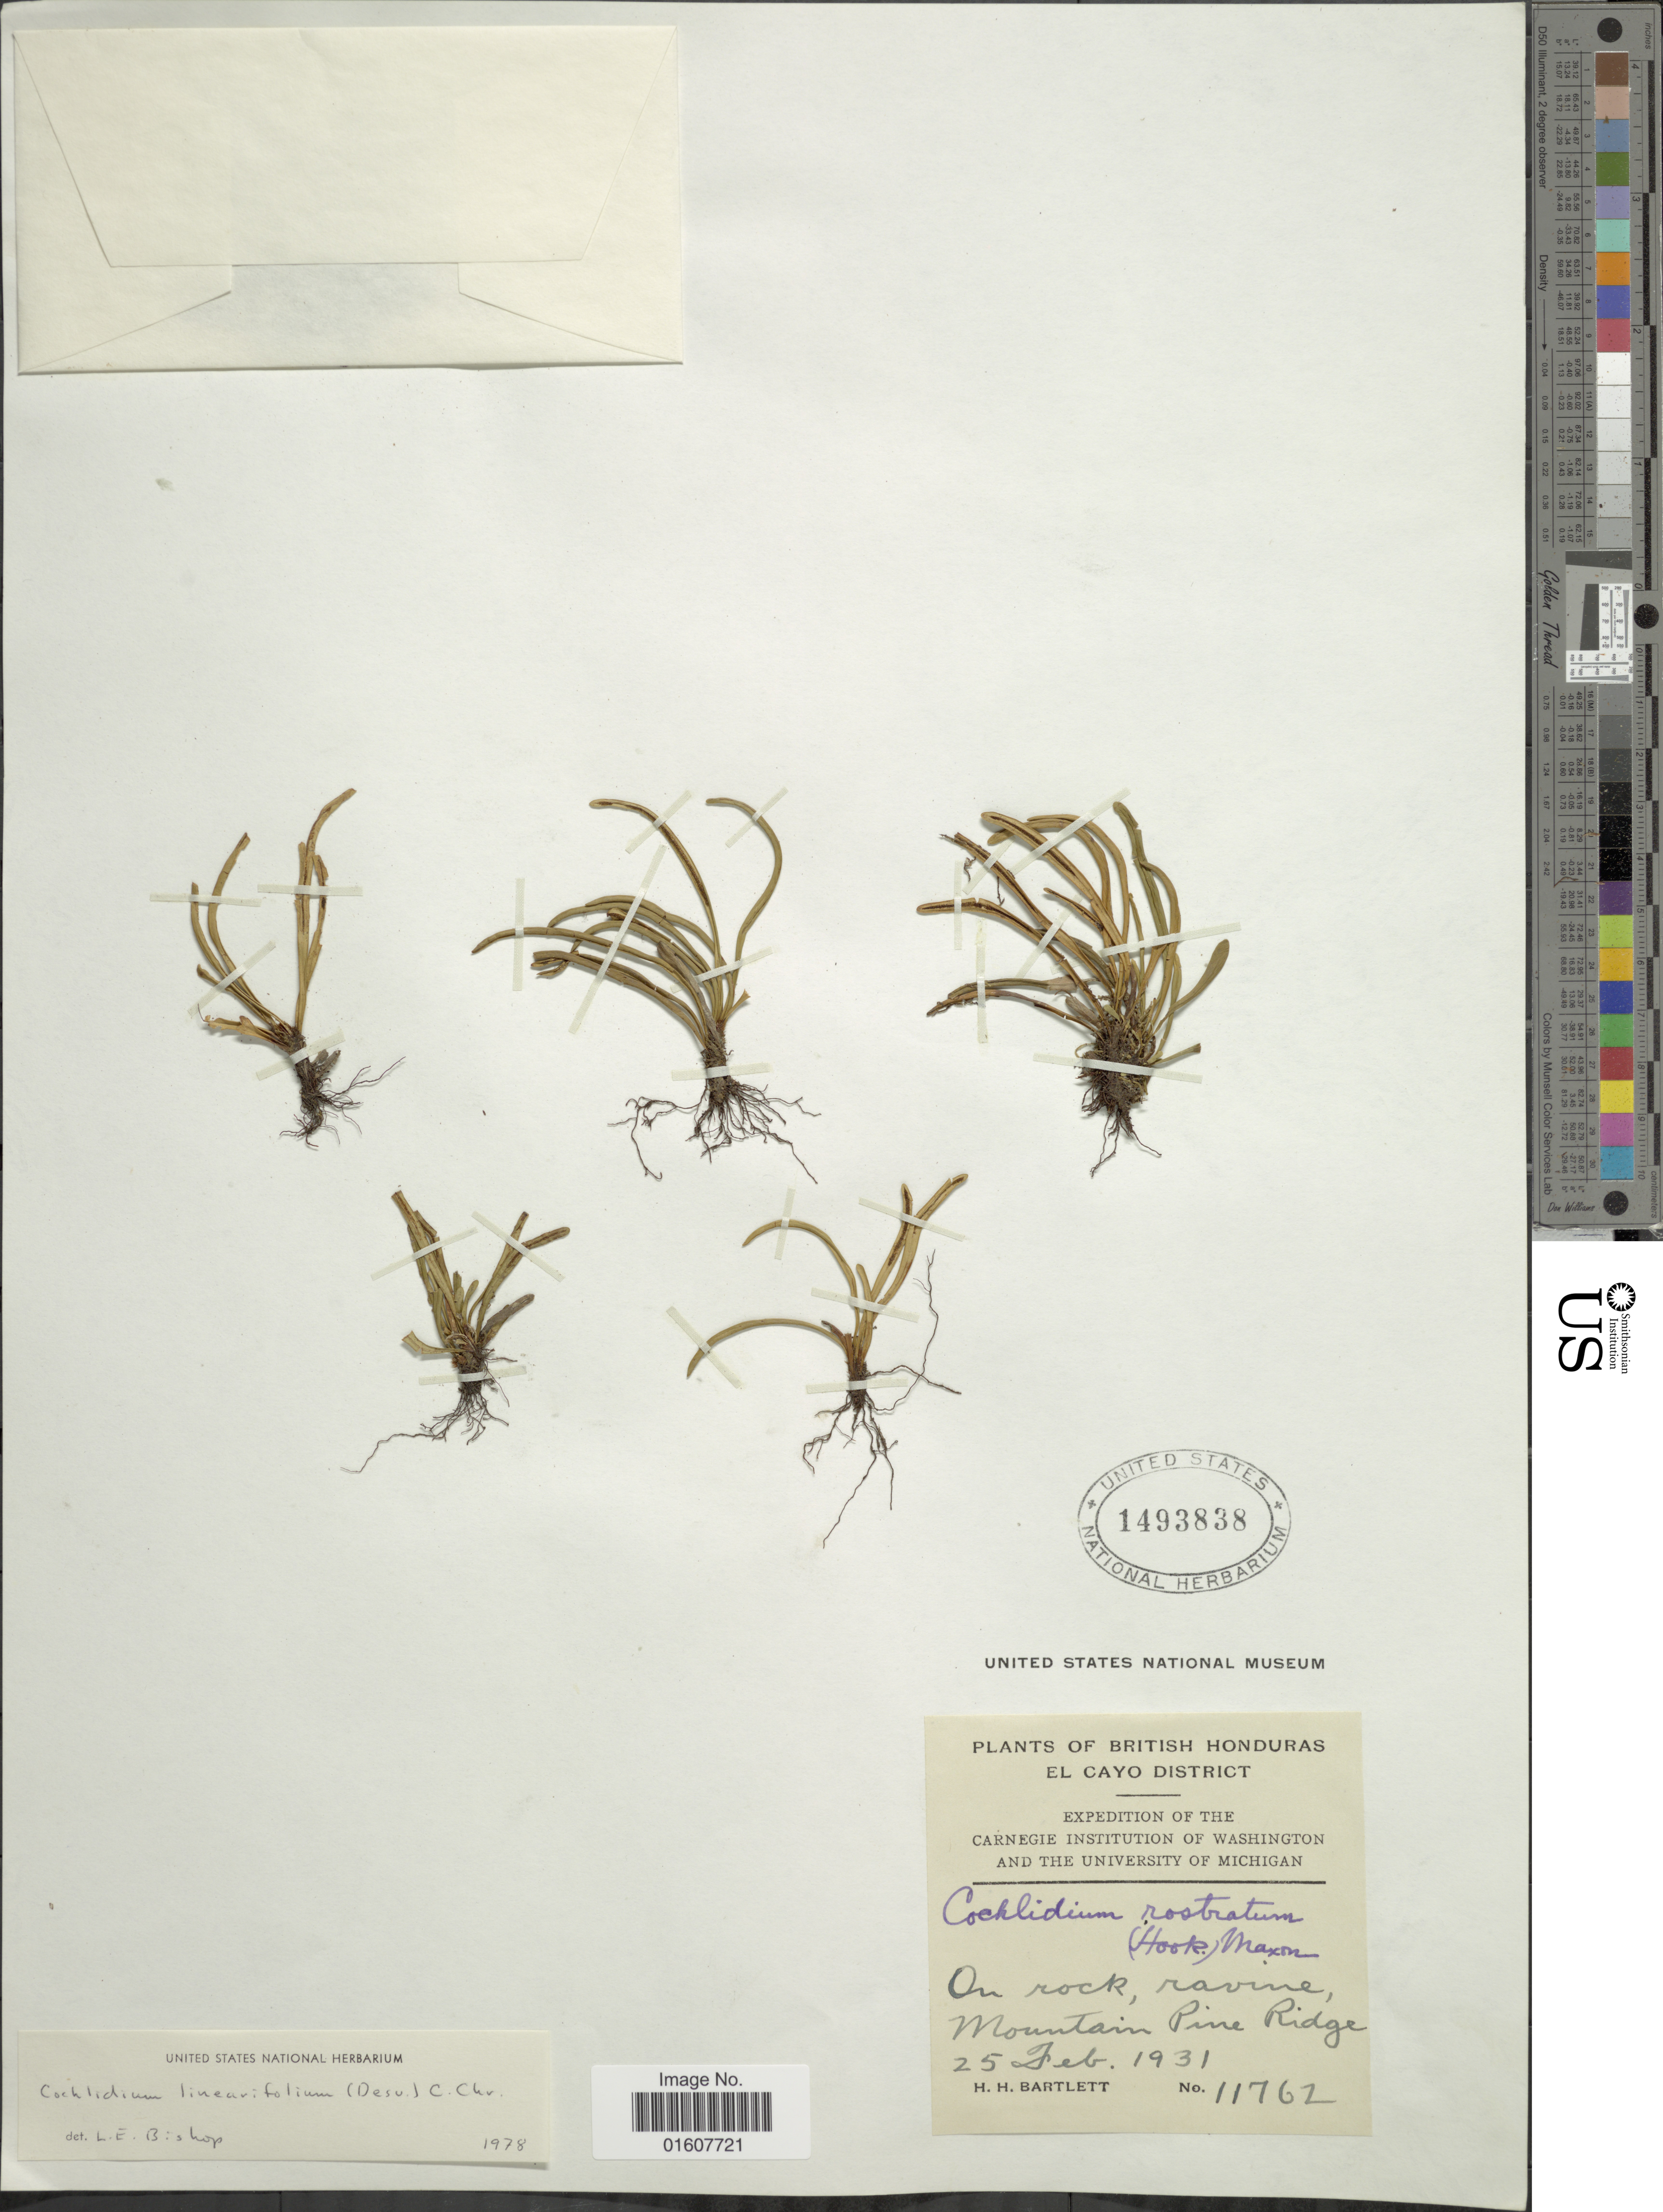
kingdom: Plantae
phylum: Tracheophyta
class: Polypodiopsida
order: Polypodiales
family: Polypodiaceae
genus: Cochlidium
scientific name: Cochlidium linearifolium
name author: (Desv.) Maxon ex C. Chr.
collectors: H. H. Bartlett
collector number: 11762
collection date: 1931-02-25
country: Belize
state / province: Cayo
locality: British Honduras, El Cayo District, On rock, ravine, Mountain Pine Ridge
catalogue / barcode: US 1493838